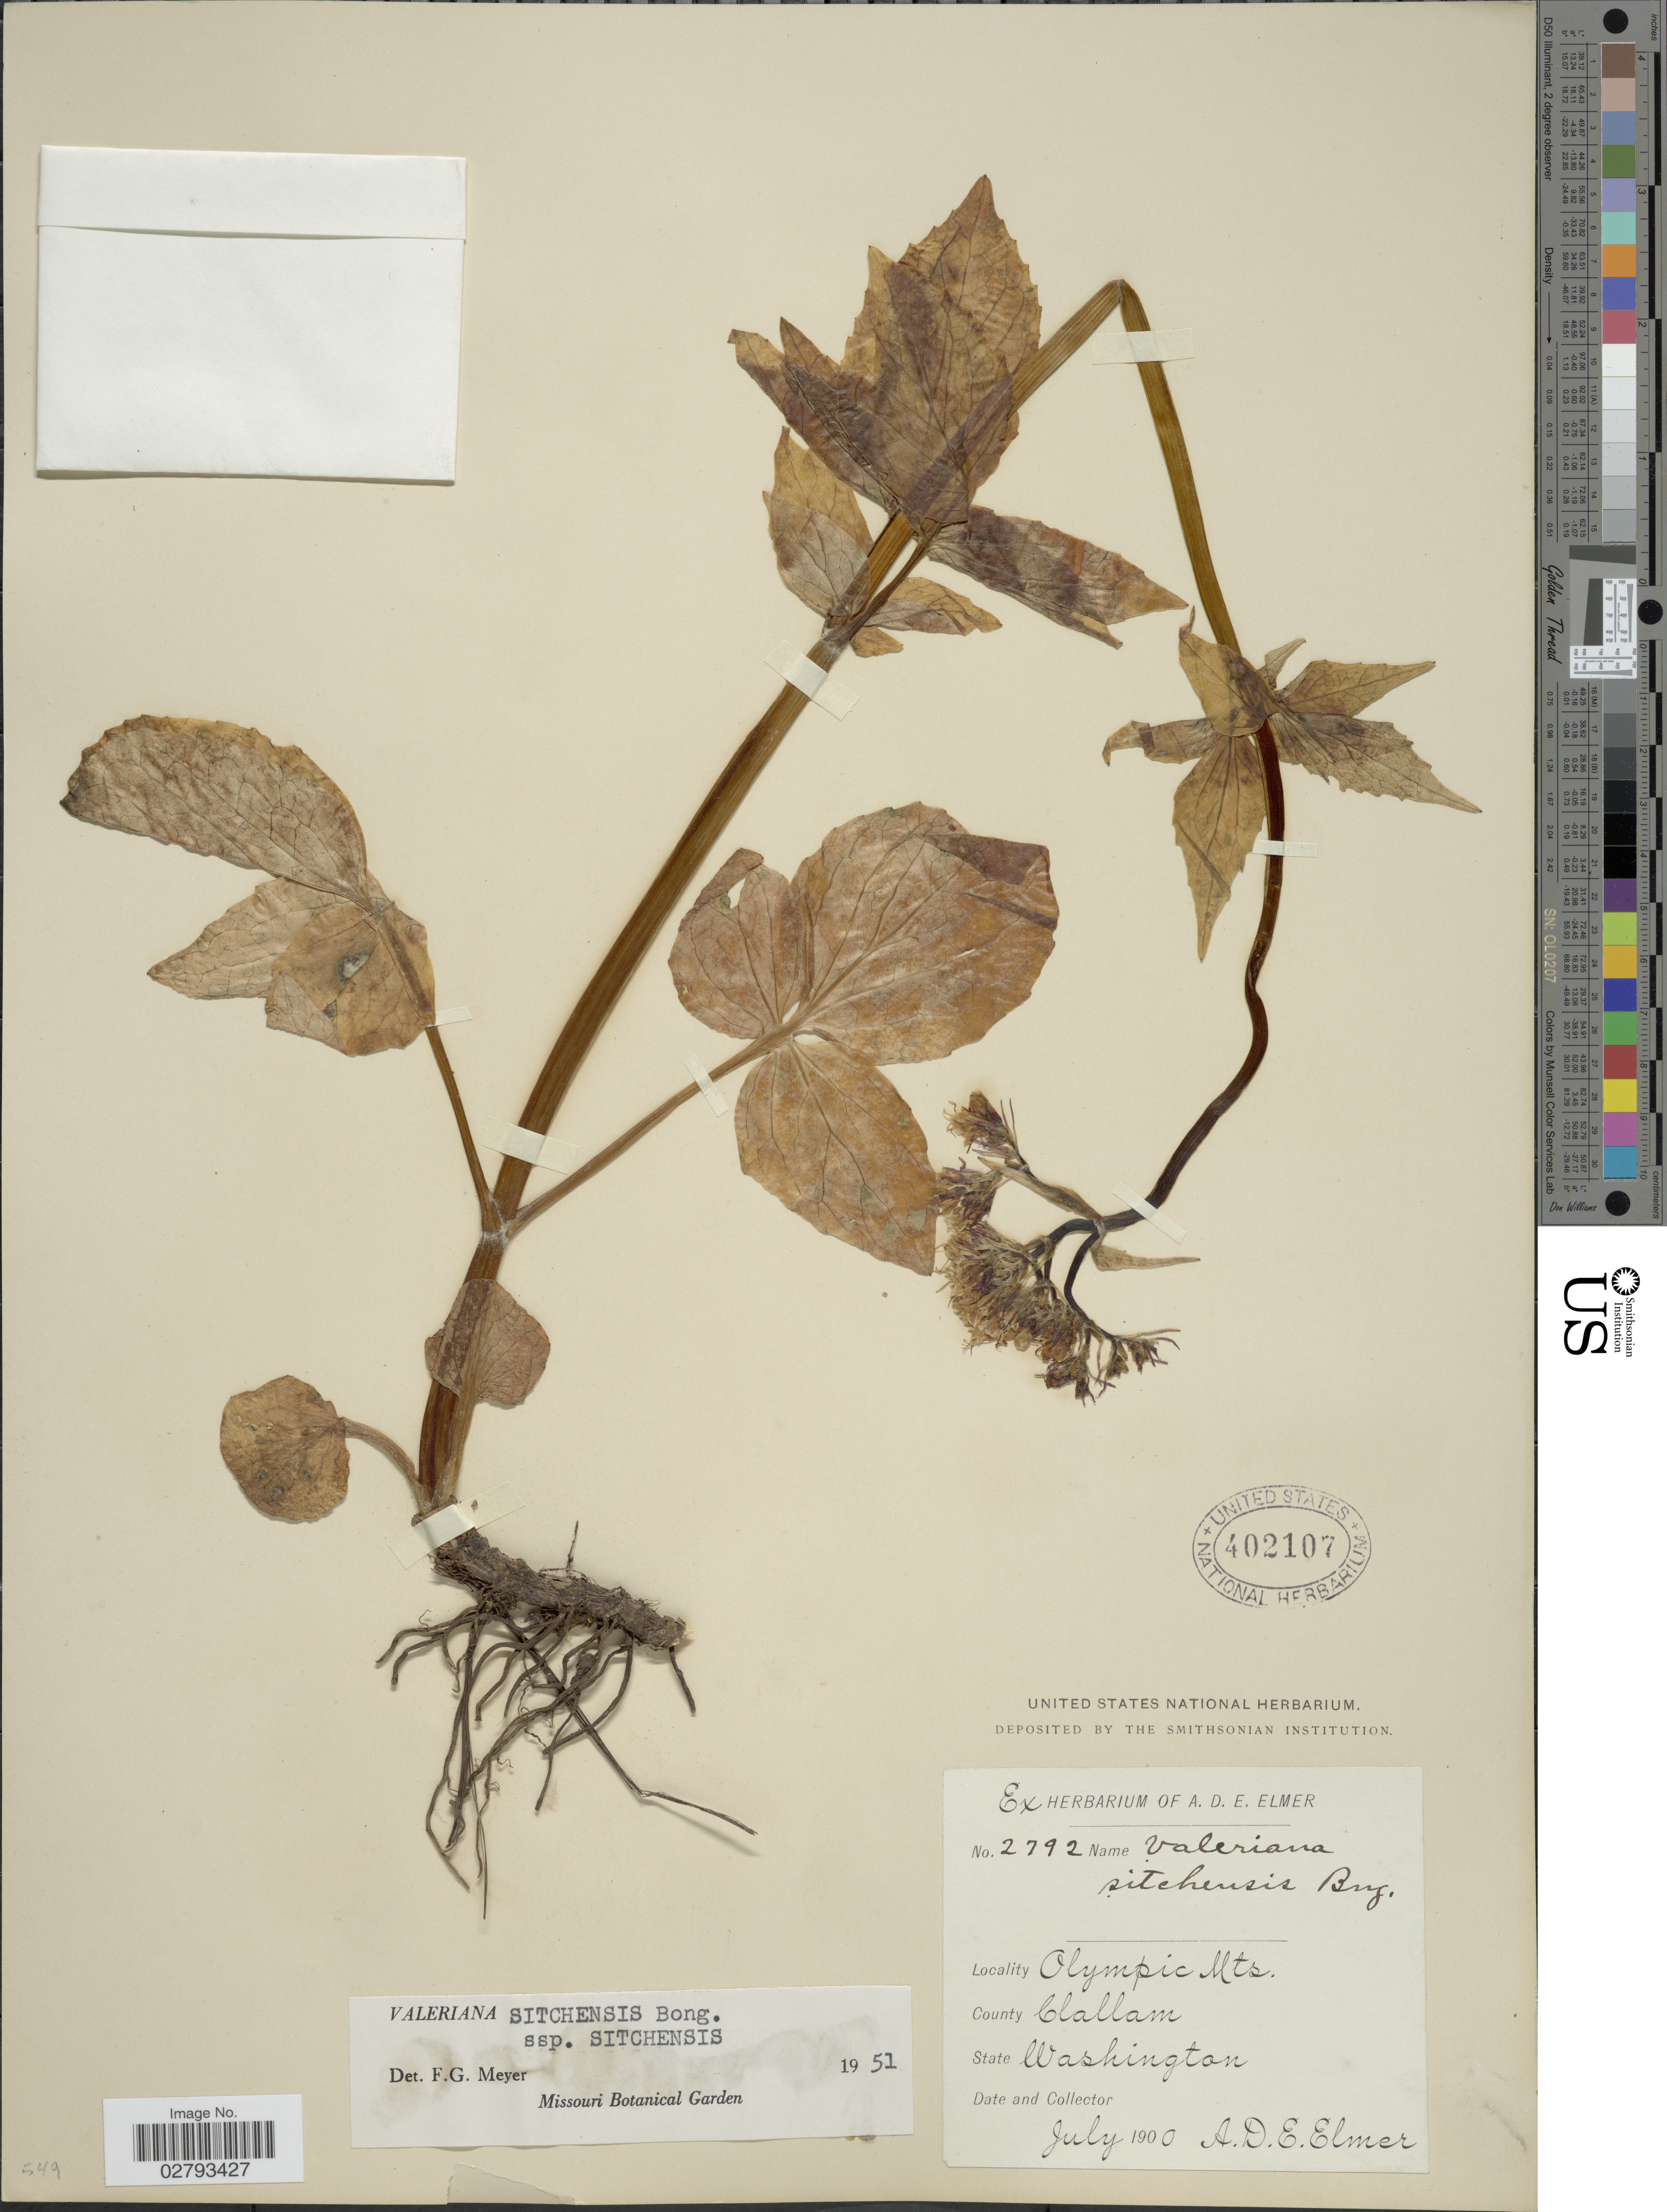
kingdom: Plantae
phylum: Tracheophyta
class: Magnoliopsida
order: Dipsacales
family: Caprifoliaceae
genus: Valeriana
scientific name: Valeriana sitchensis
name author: Bong.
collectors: A. D. E. Elmer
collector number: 2792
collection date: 1900-07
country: United States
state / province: Washington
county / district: Clallam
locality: Olympic Mts. County Clallam.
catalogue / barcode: US 402107